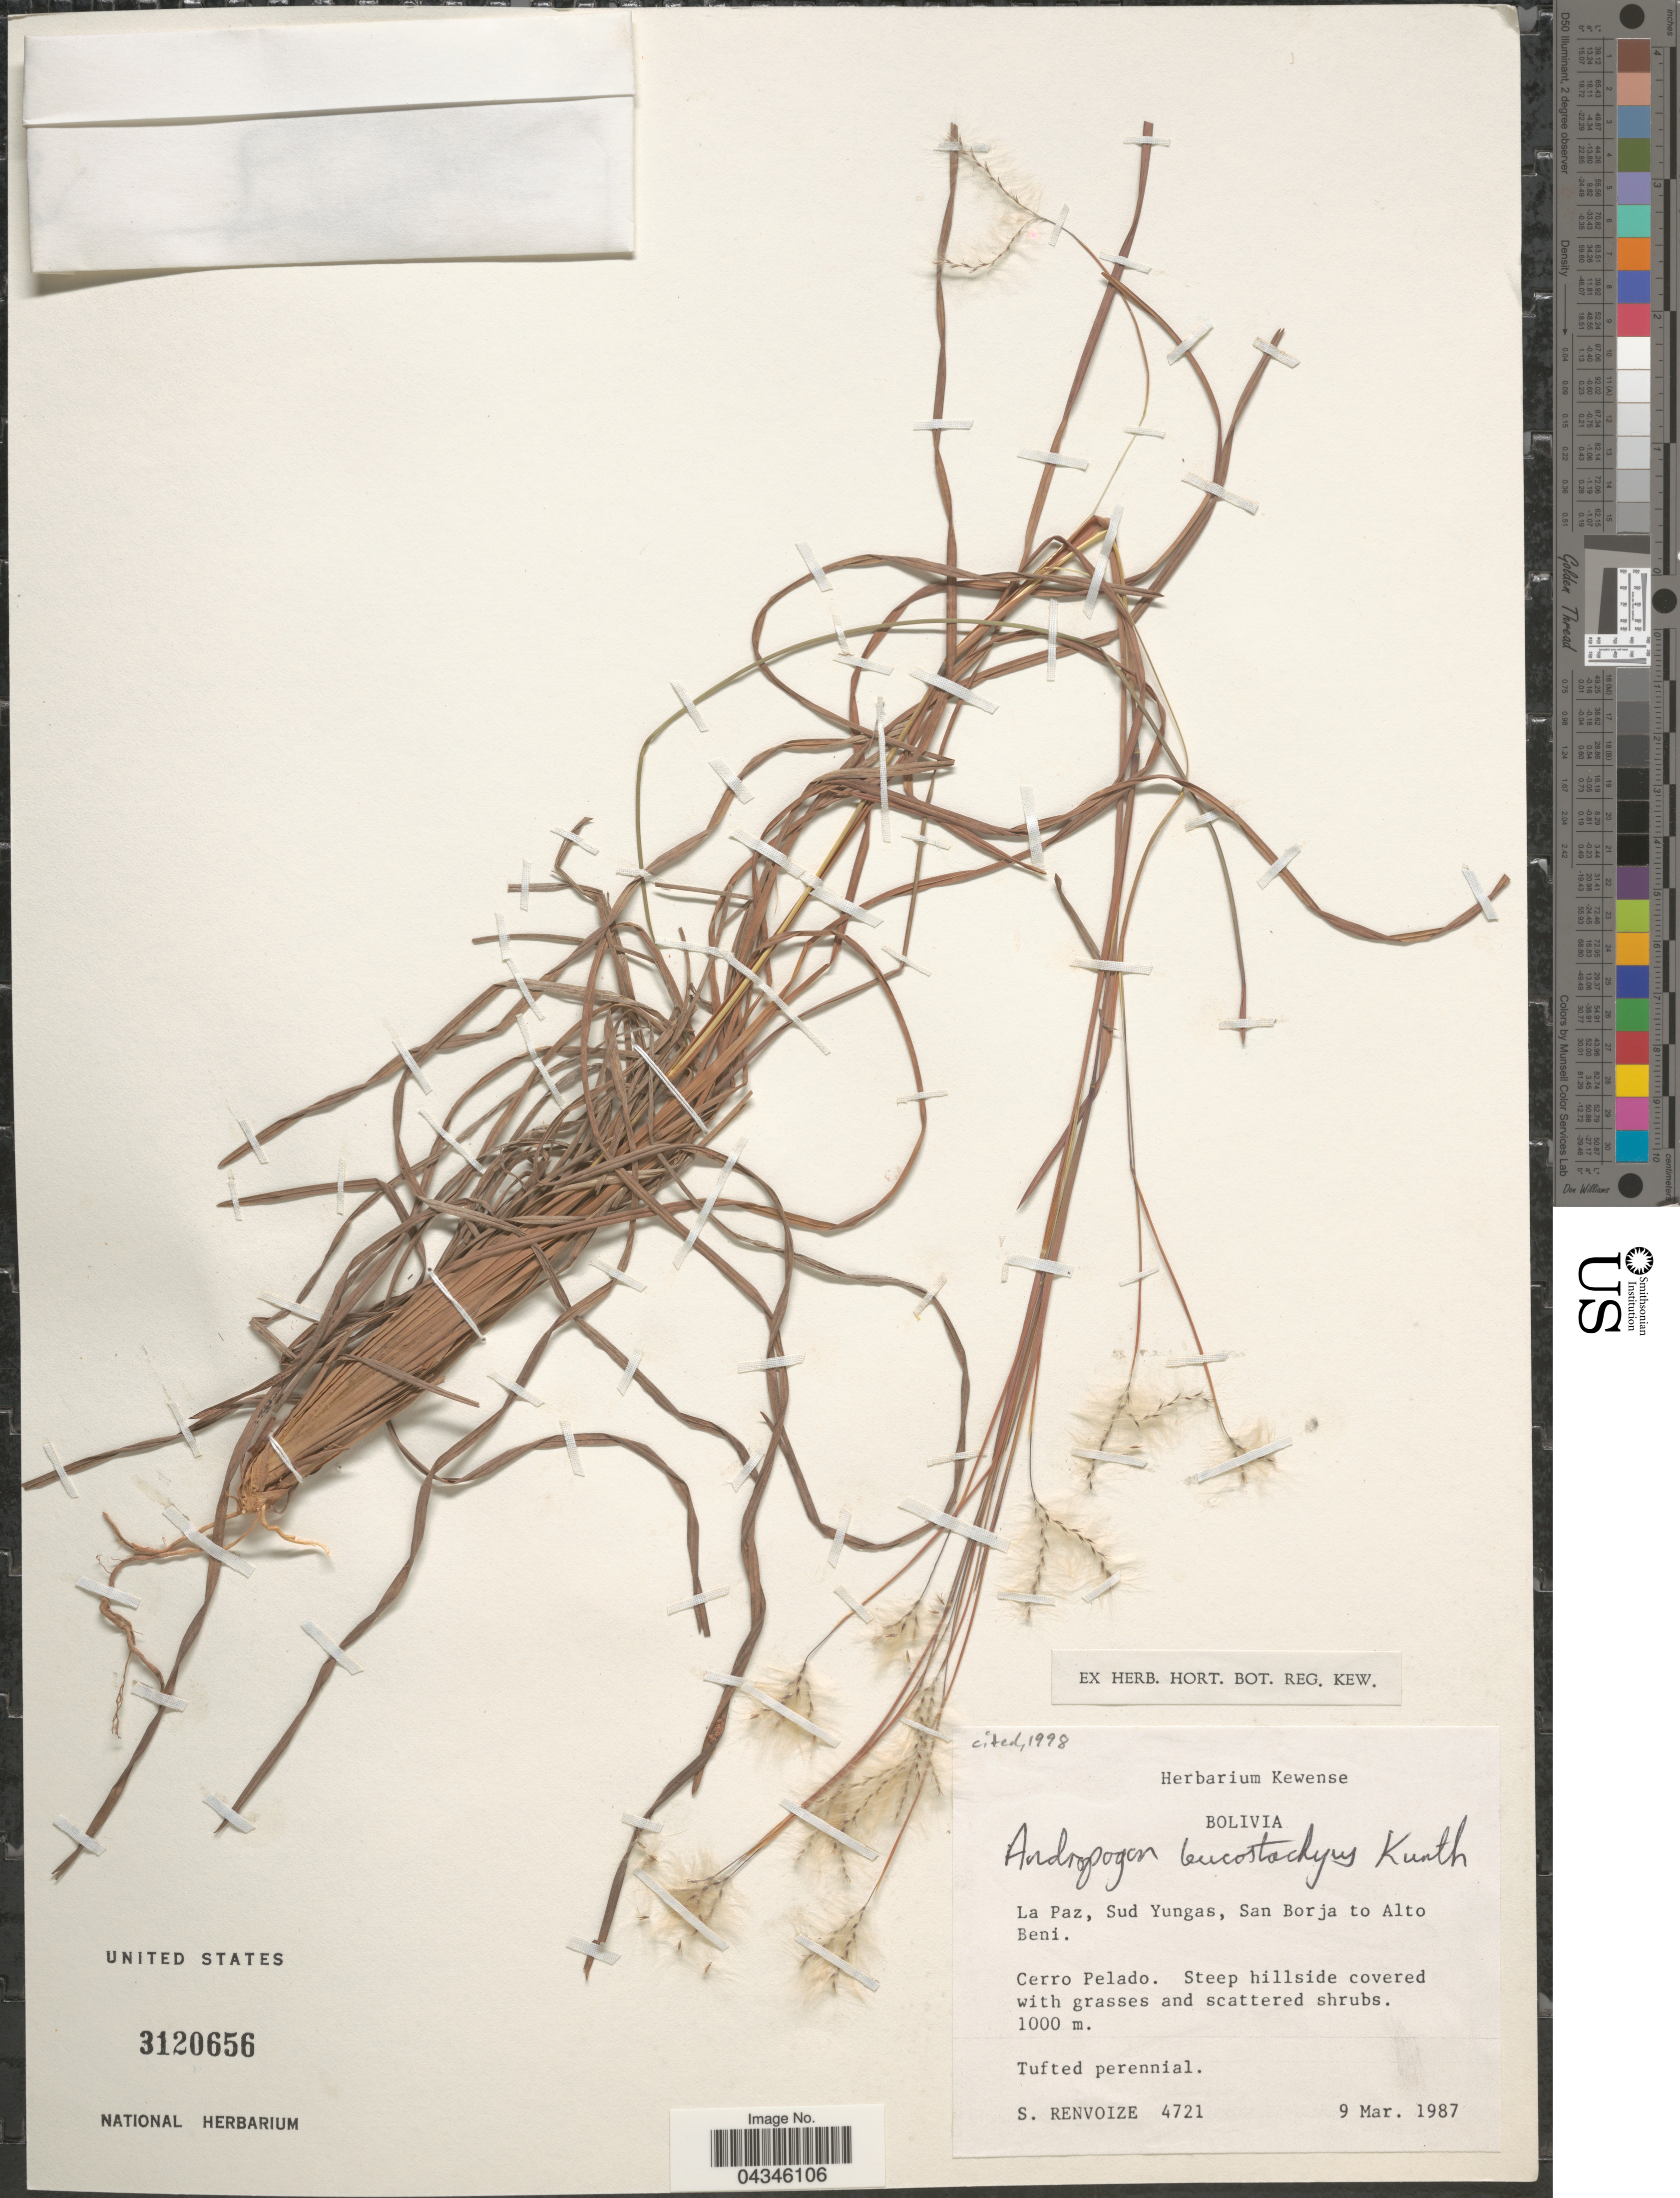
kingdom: Plantae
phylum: Tracheophyta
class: Liliopsida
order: Poales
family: Poaceae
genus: Andropogon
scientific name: Andropogon leucostachyus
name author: Kunth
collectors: S. A. Renvoize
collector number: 4721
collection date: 1987-03-09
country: Bolivia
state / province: La Paz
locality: Sud Yungas, San Borja to Alto Beni. Cerro Pelado.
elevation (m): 1000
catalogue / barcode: US 3120656